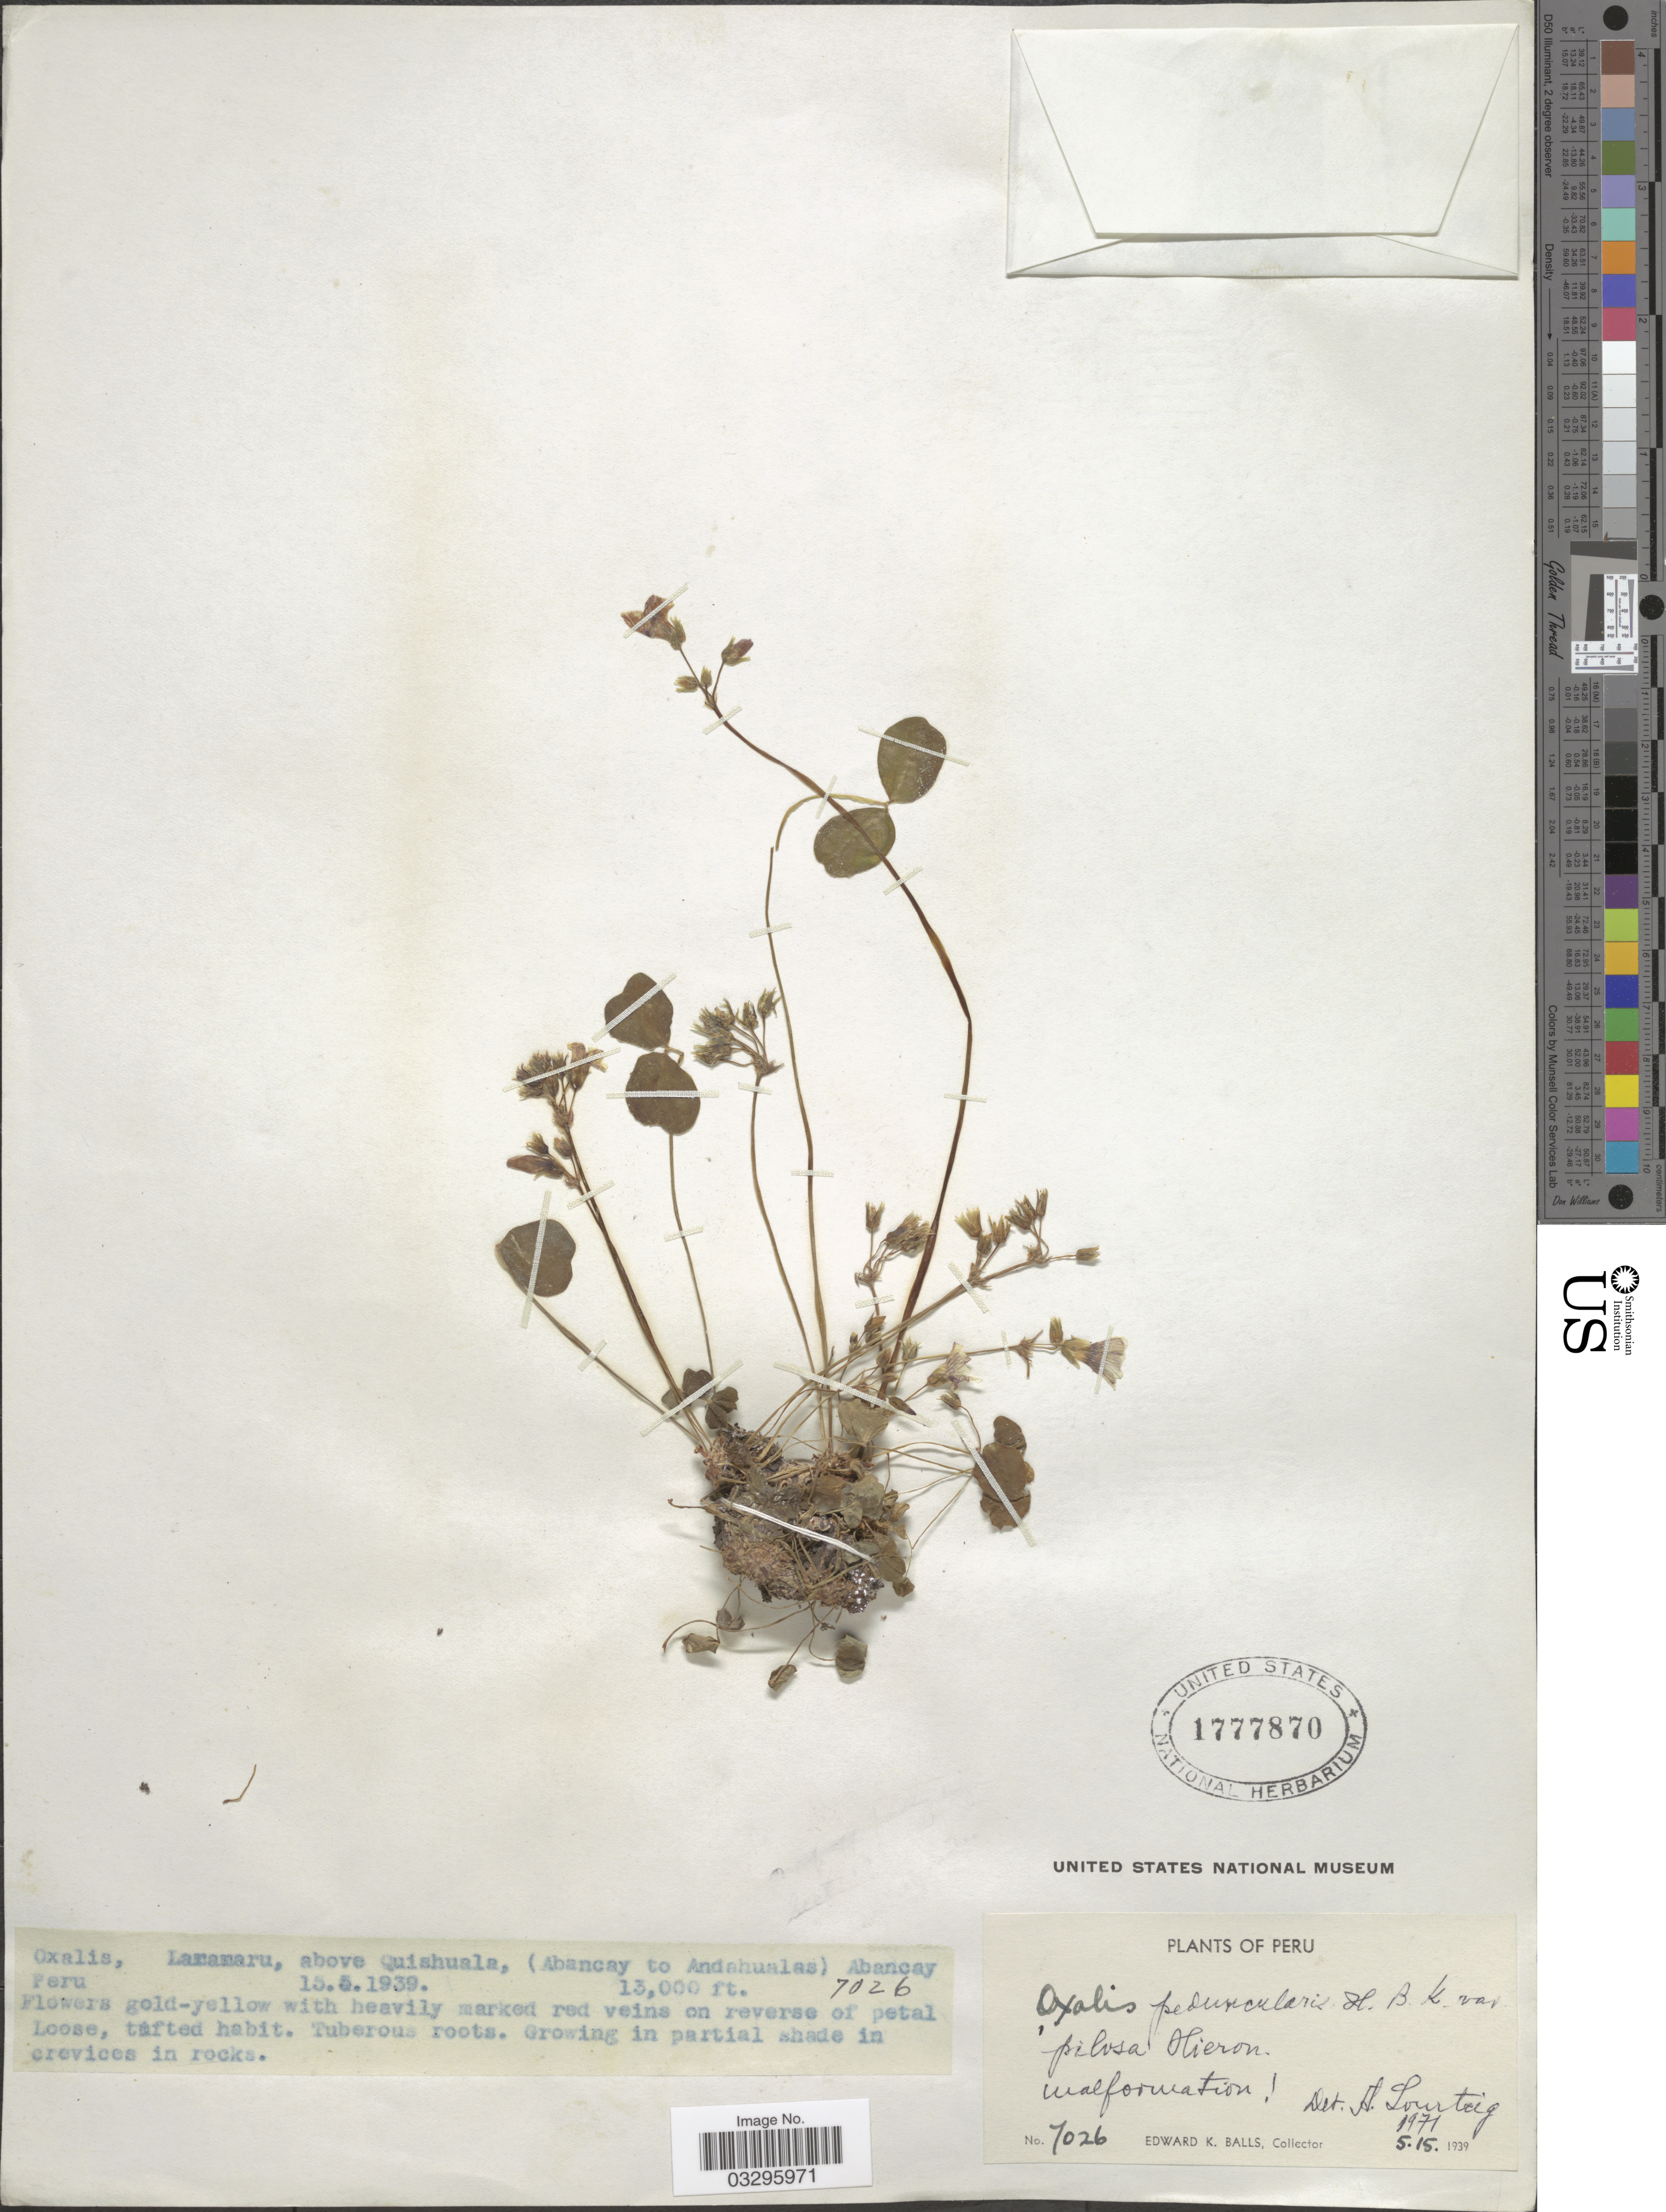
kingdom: Plantae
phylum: Tracheophyta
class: Magnoliopsida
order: Oxalidales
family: Oxalidaceae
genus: Oxalis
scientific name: Oxalis peduncularis var. pilosa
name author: Hieron.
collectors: E. K. Balls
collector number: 7026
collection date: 1939-05-15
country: Peru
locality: Laramaru, above Quishuala, (Abancay to Andahualas) Abancay.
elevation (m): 3962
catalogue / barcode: US 1777870